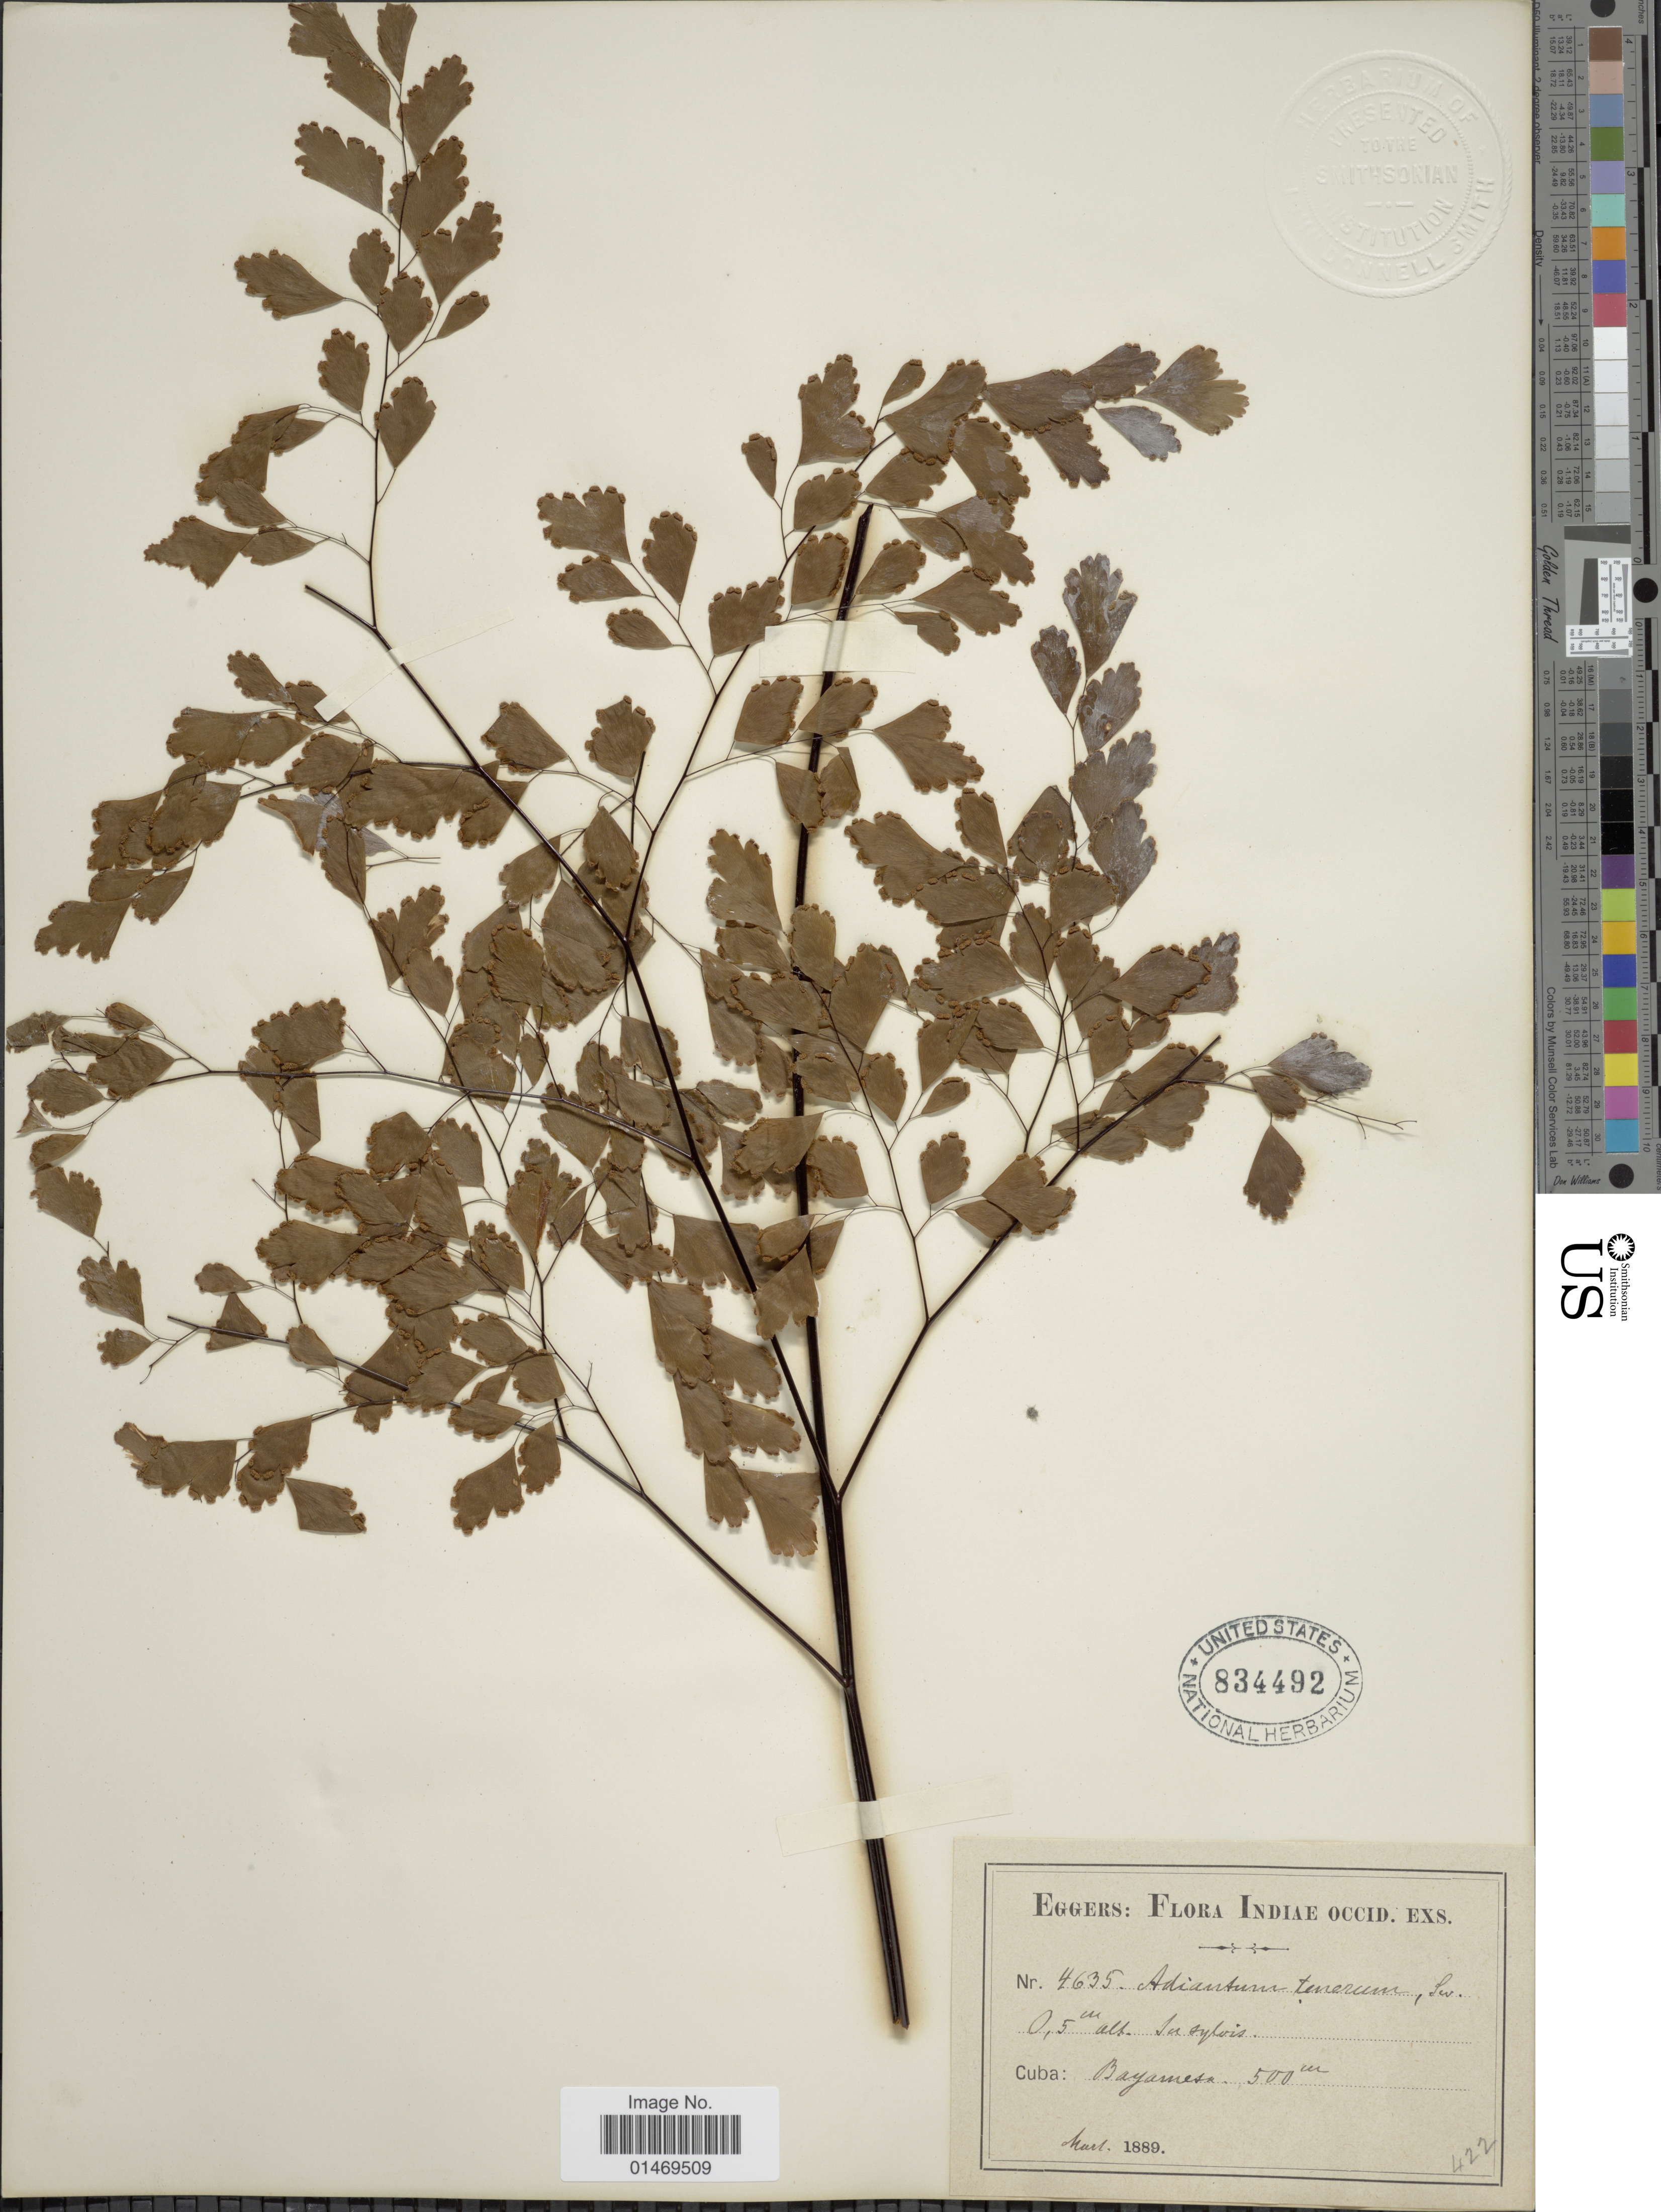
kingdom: Plantae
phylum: Tracheophyta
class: Polypodiopsida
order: Polypodiales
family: Pteridaceae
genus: Adiantum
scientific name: Adiantum tenerum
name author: Sw.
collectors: -. Eggers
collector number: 4635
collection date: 1889-03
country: Cuba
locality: Bayamesa.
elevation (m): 0.5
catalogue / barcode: US 834492